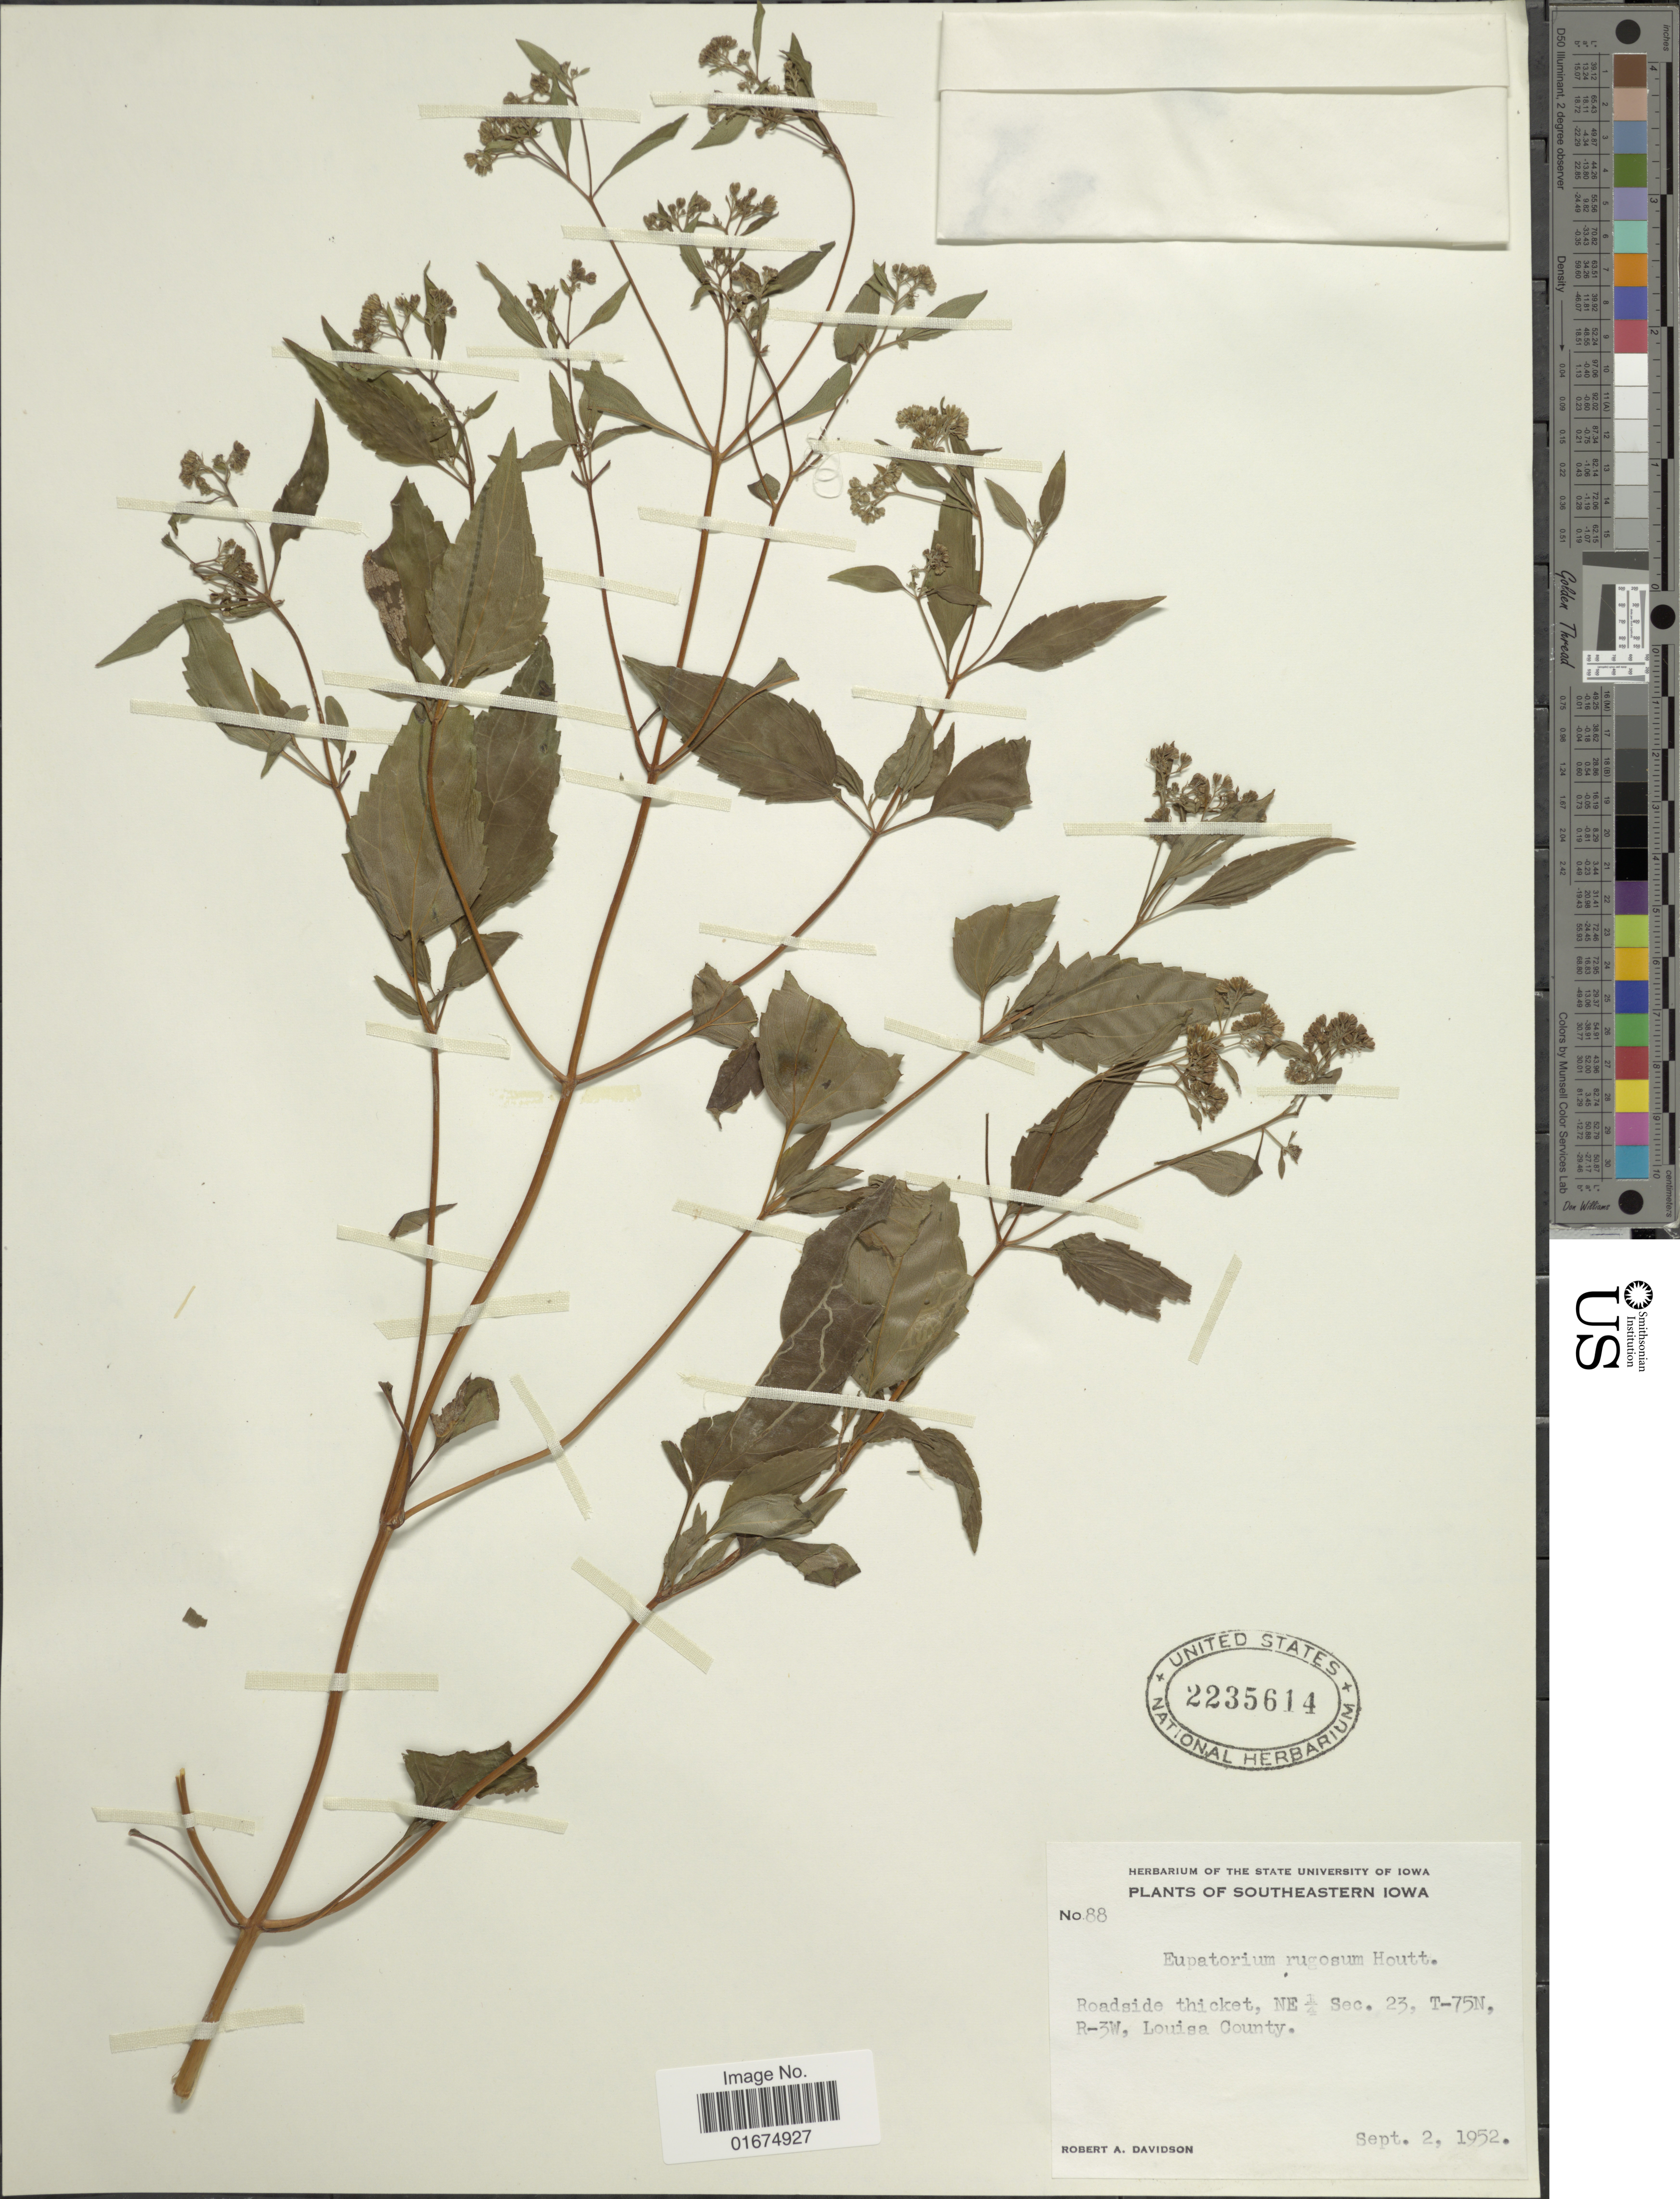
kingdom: Plantae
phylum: Tracheophyta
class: Magnoliopsida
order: Asterales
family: Asteraceae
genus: Ageratina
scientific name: Ageratina altissima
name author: (L.) R.M. King & H. Rob.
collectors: R. A. Davidson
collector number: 88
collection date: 1952-09-02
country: United States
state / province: Iowa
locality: Southeastern Iowa, Roadside thicket, NE ¼ Sec. 23, T-75N, R-3W, Louisa County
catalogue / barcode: US 2235614